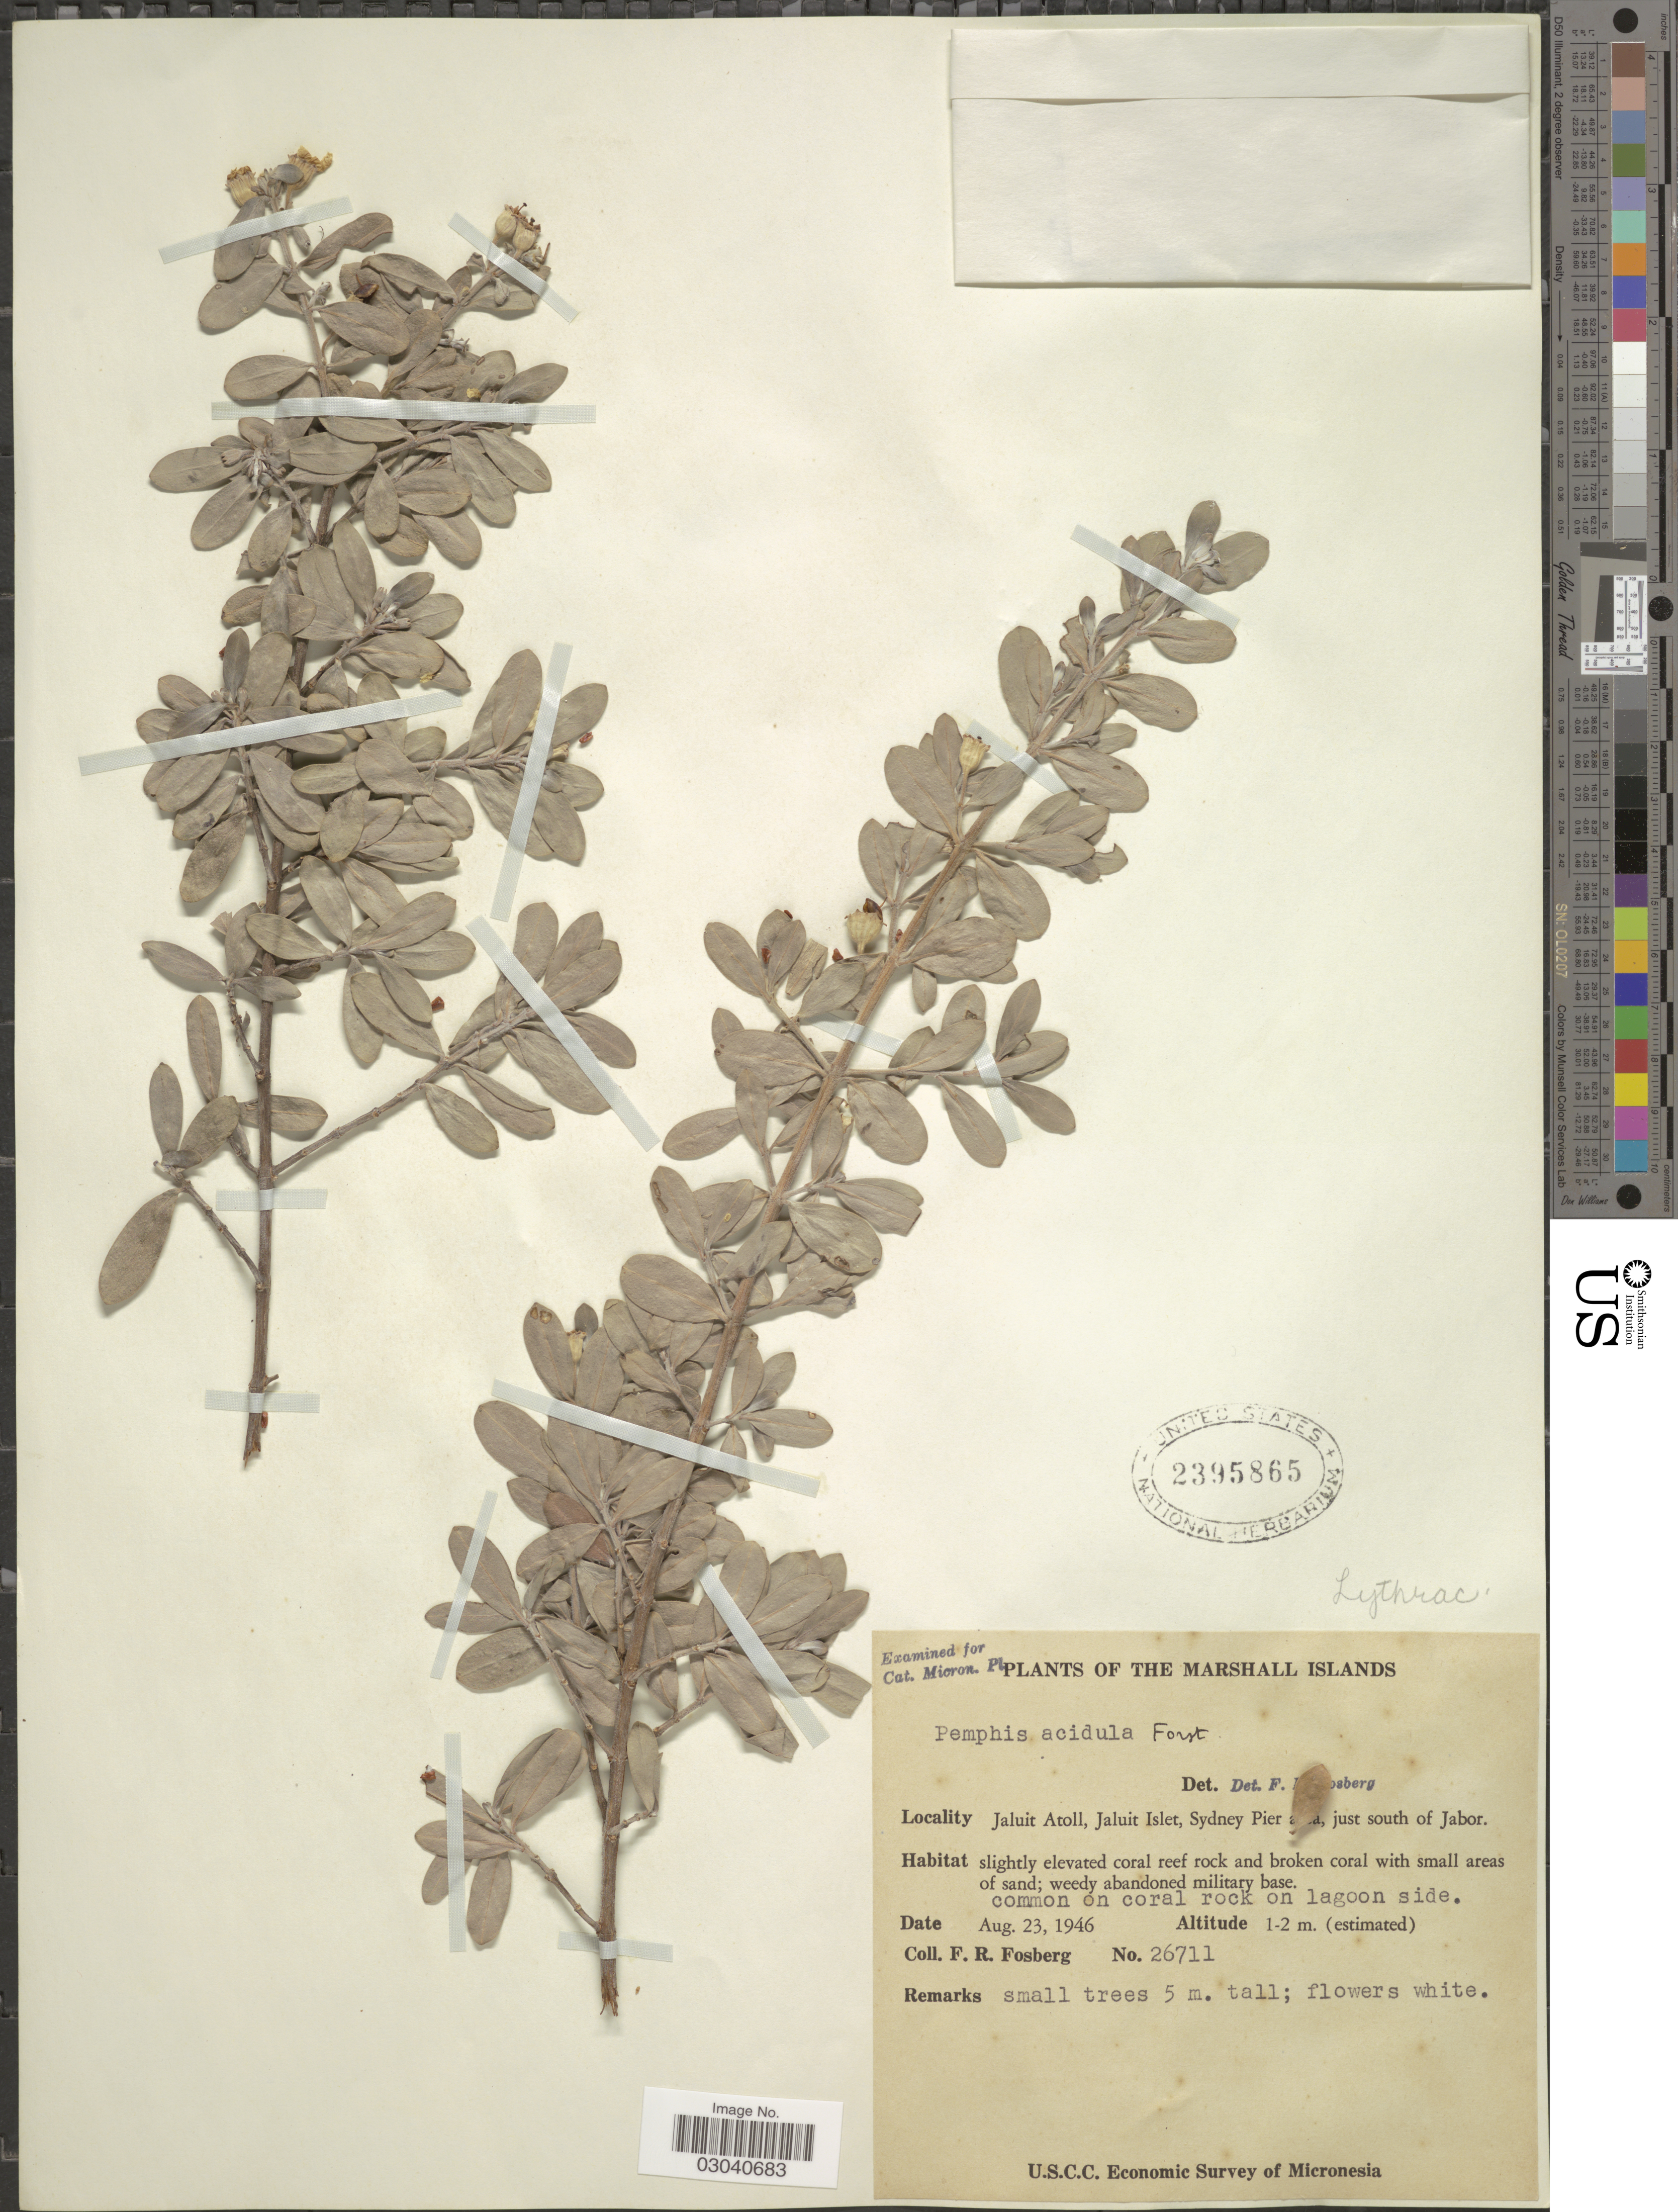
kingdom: Plantae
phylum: Tracheophyta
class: Magnoliopsida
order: Myrtales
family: Lythraceae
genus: Pemphis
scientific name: Pemphis acidula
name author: J.R. Forst. & G. Forst.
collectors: F. R. Fosberg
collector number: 26711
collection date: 1946-08-23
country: Marshall Islands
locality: Jaluit Atoll, Jaluit Islet, Sydney Pier a [illegible text]a, just south of Jabor.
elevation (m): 1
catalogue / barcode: US 2395865